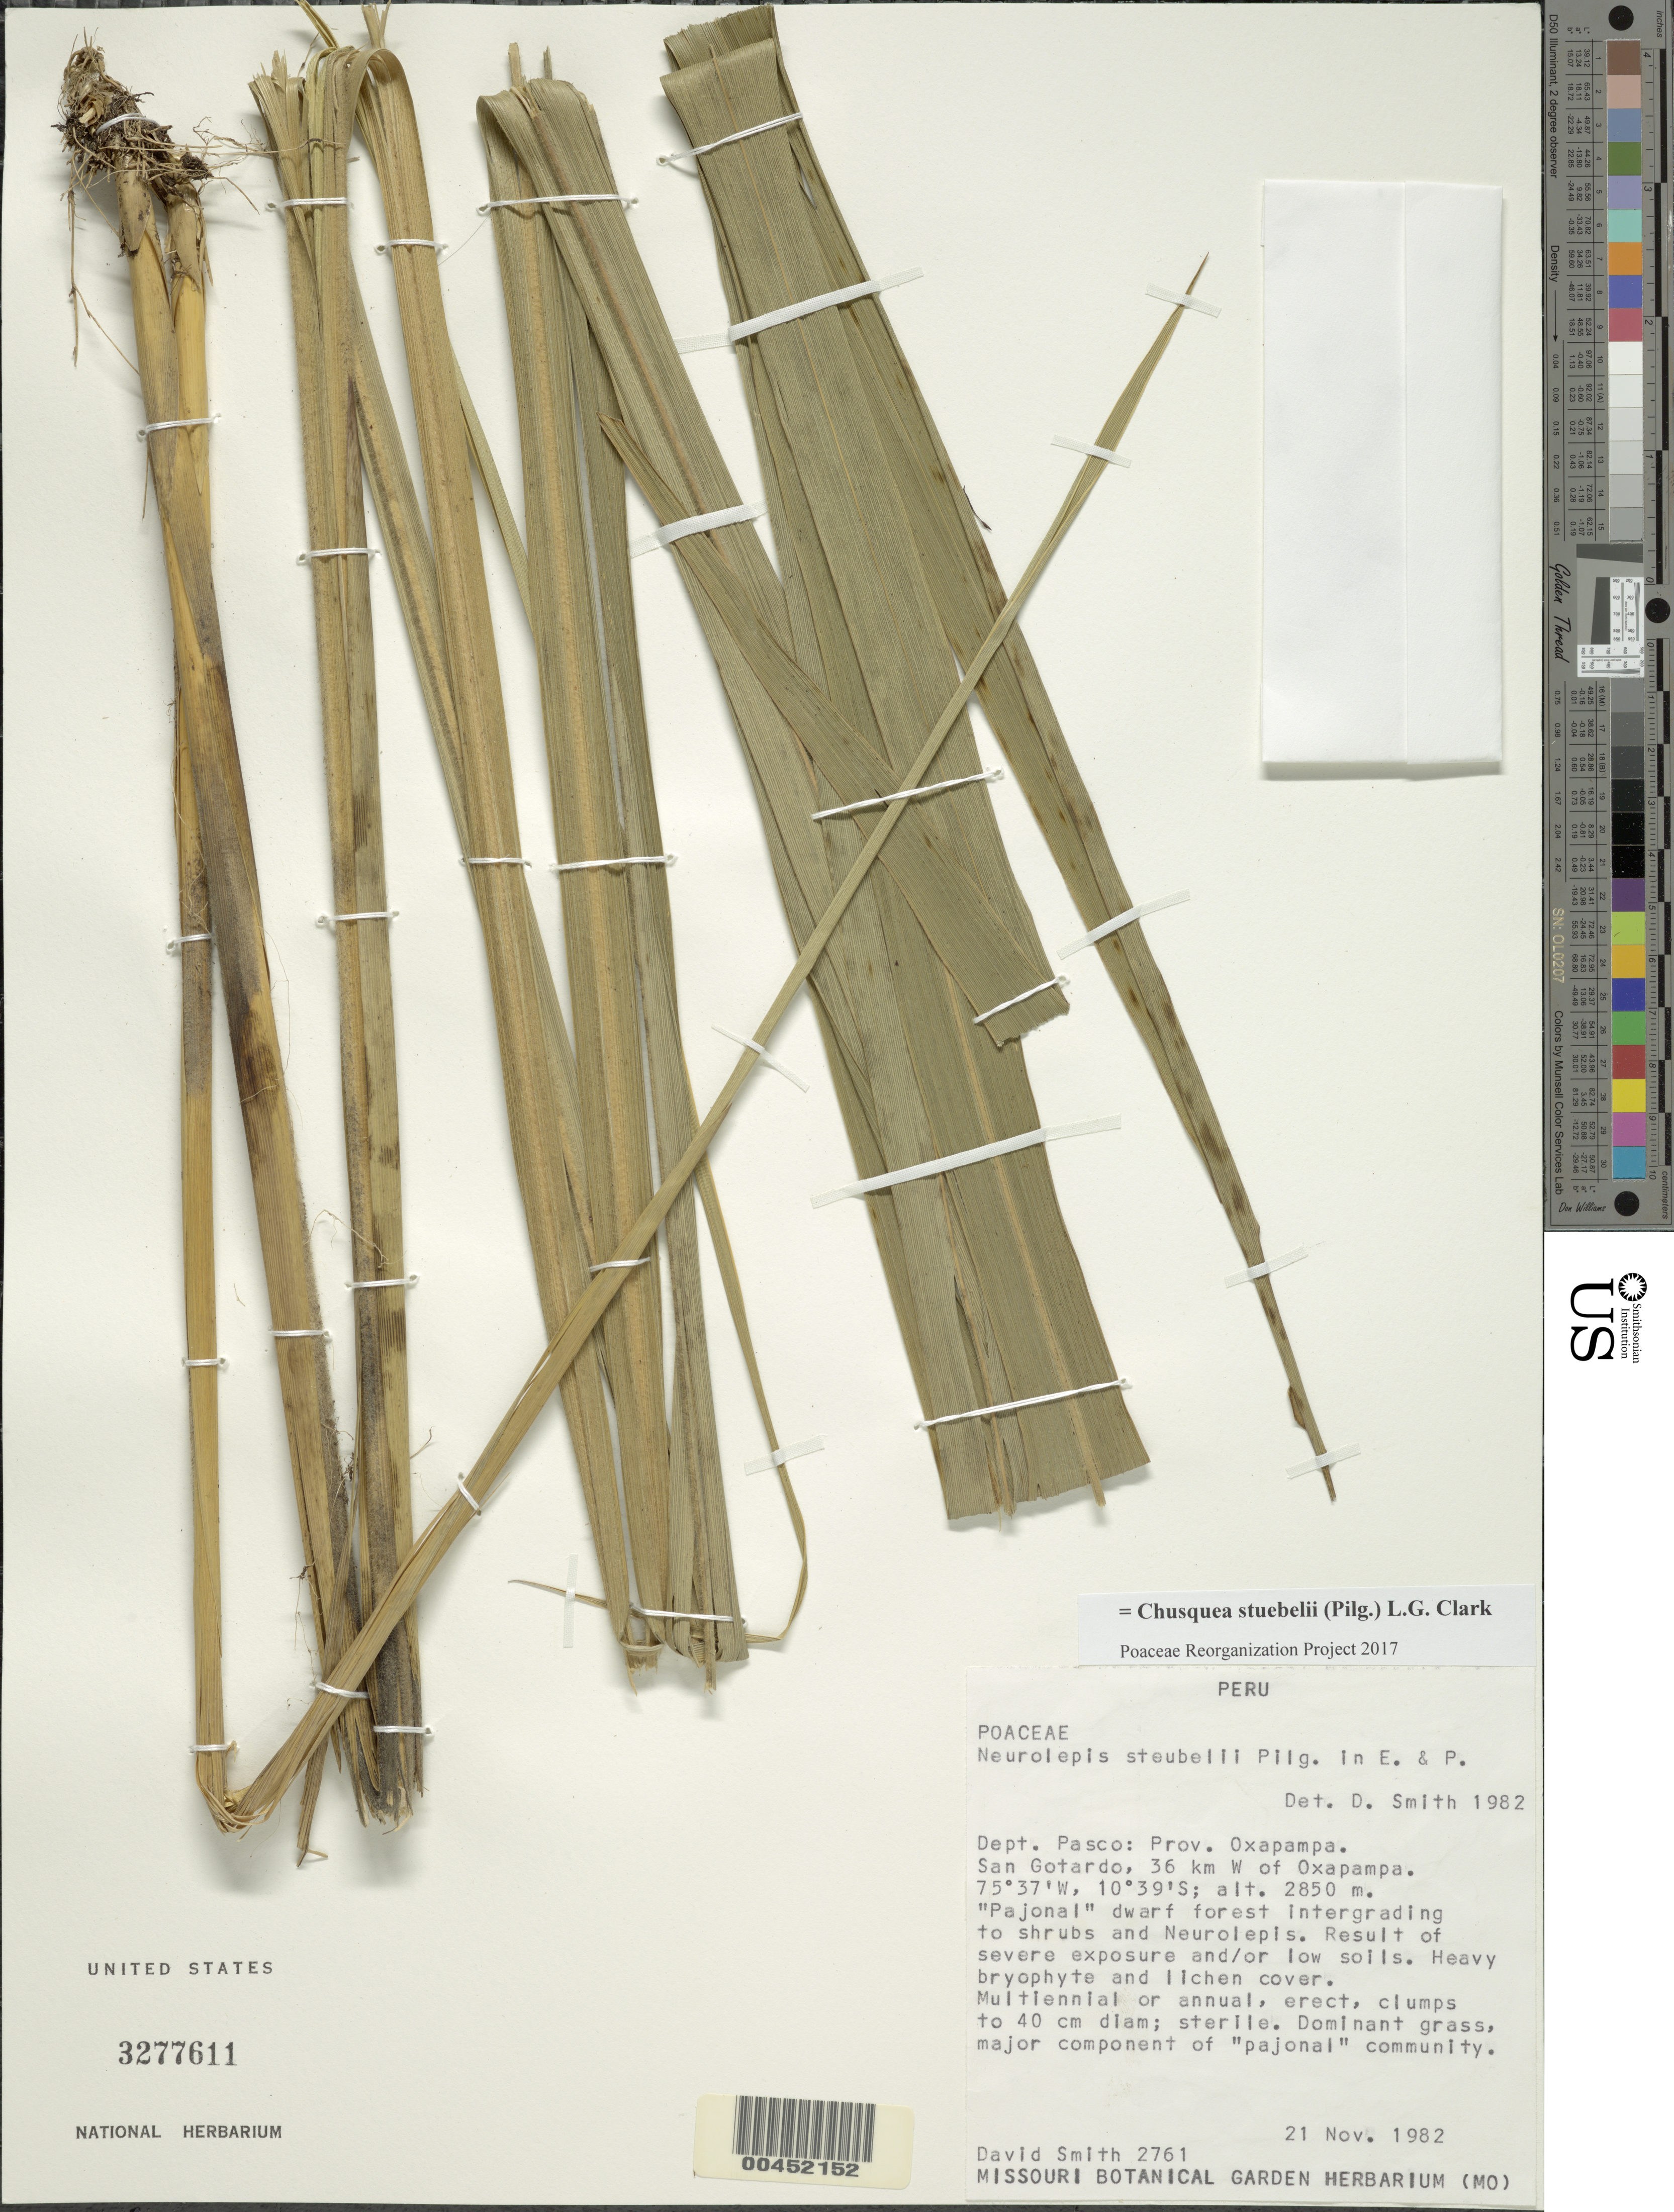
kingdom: Plantae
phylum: Tracheophyta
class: Liliopsida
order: Poales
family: Poaceae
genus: Chusquea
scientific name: Chusquea stuebelii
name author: (Pilg.) L.G. Clark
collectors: D. Smith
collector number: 2761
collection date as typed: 21 Nov 1982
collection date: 1982-11-21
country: Peru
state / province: Pasco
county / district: Oxapampa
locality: San gotardo, 36 km w of oxapampa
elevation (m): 2850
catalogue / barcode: US 3277611